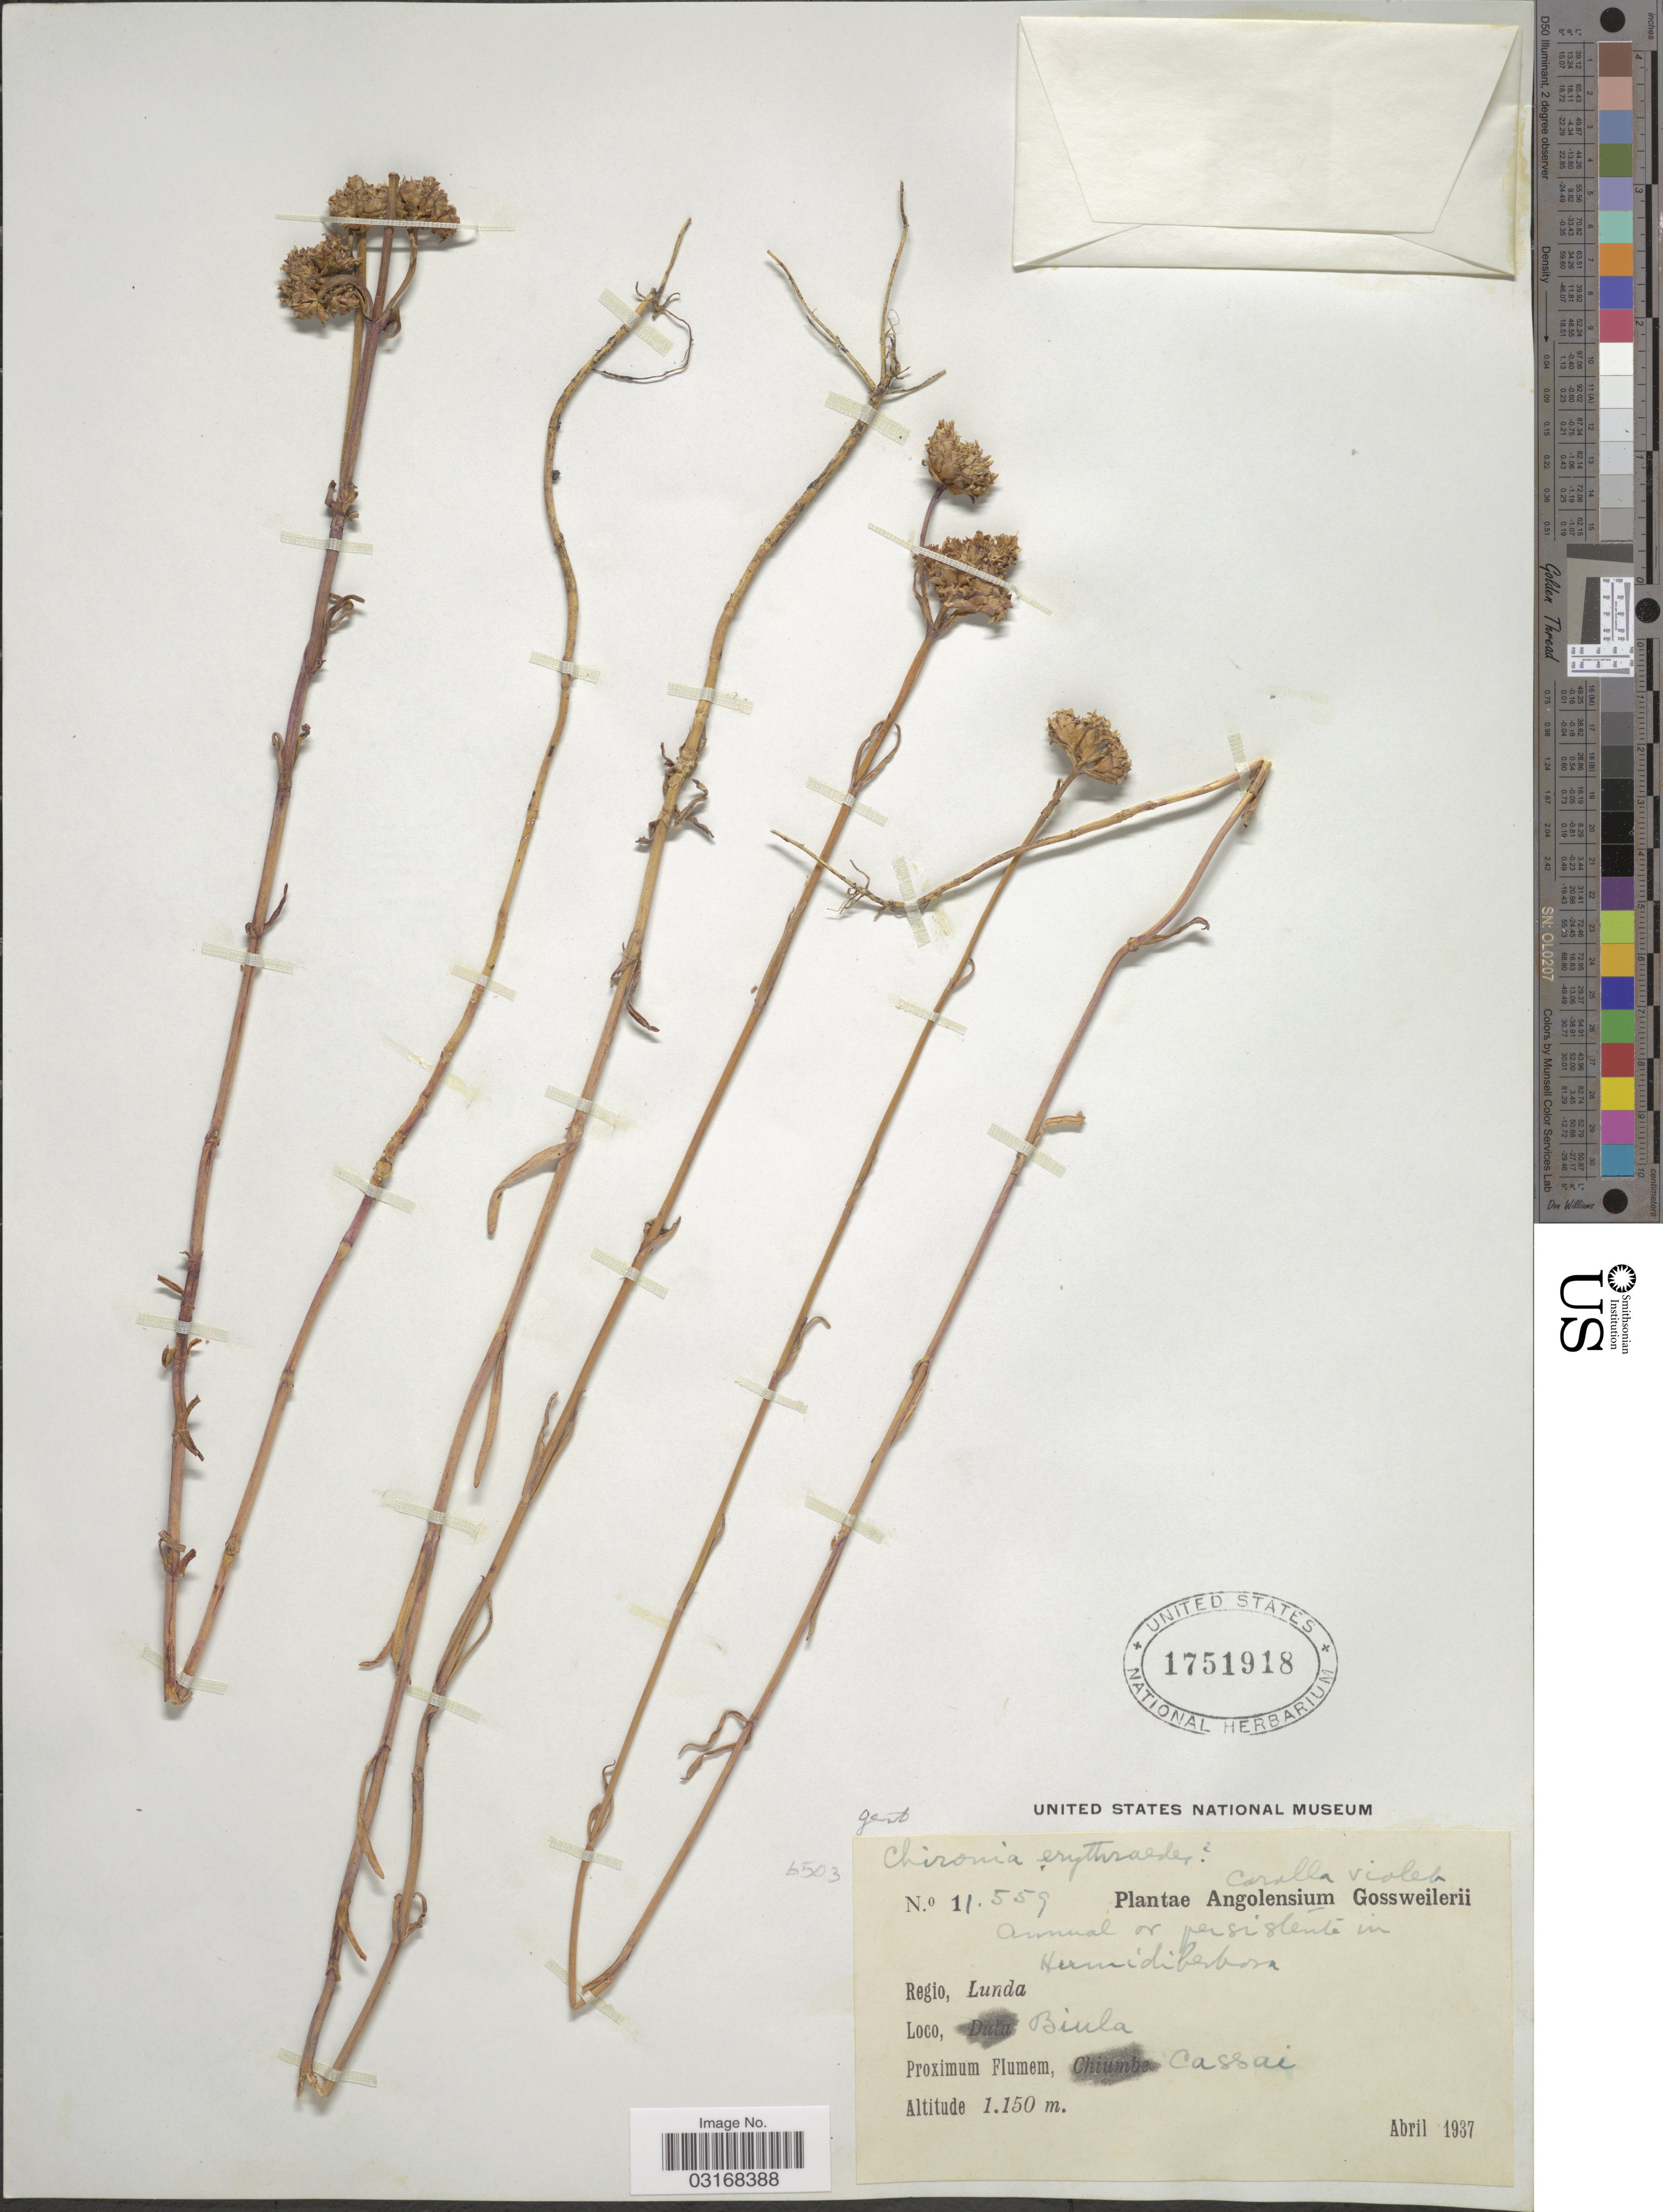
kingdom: Plantae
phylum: Tracheophyta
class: Magnoliopsida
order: Gentianales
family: Gentianaceae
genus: Chironia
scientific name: Chironia erythraeoides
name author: Hiern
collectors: -. Gossweiler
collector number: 11559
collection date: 1937-04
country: Angola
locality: Regio Lunda. Biula. Cassai.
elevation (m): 1150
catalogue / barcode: US 1751918